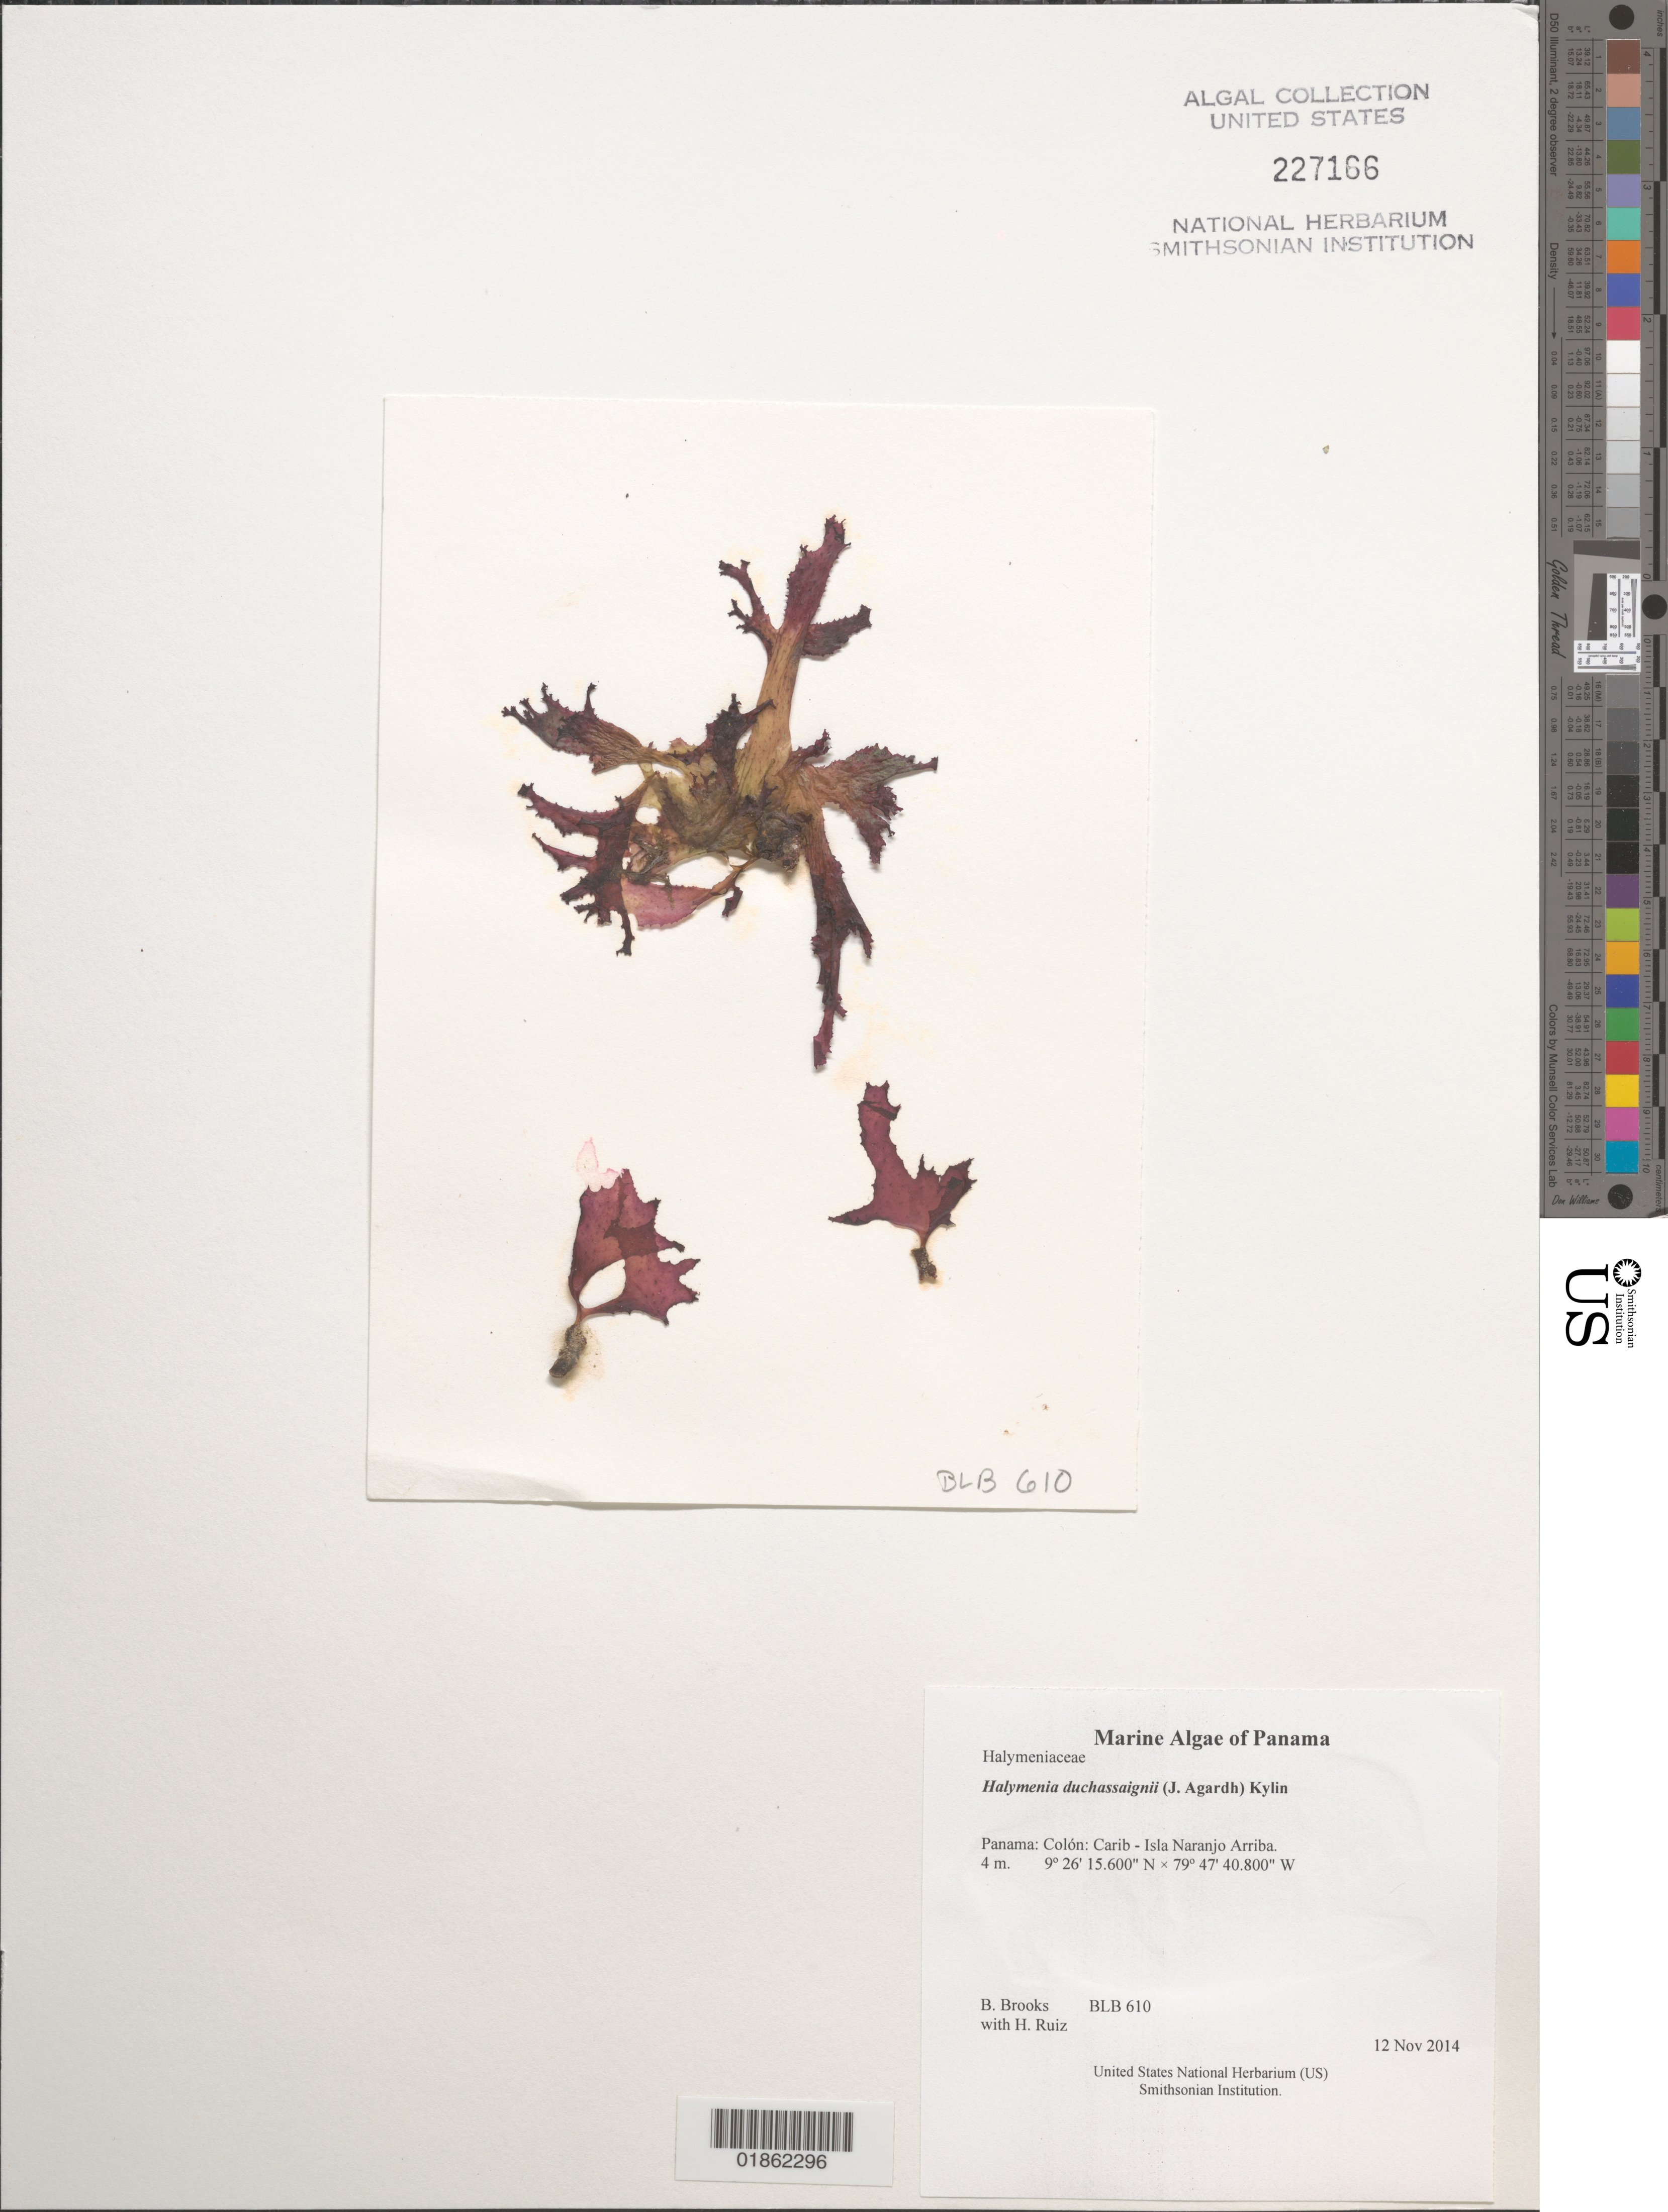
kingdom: Plantae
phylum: Rhodophyta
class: Florideophyceae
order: Halymeniales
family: Halymeniaceae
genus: Halymenia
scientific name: Halymenia duchassaignii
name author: (J. Agardh) Kylin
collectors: B. Brooks & H. Ruiz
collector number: BLB 610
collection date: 2014-11-12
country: Panama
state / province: Colón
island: Naranjo Arriba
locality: Carib - Isla Naranjo Arriba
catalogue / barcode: US 227166